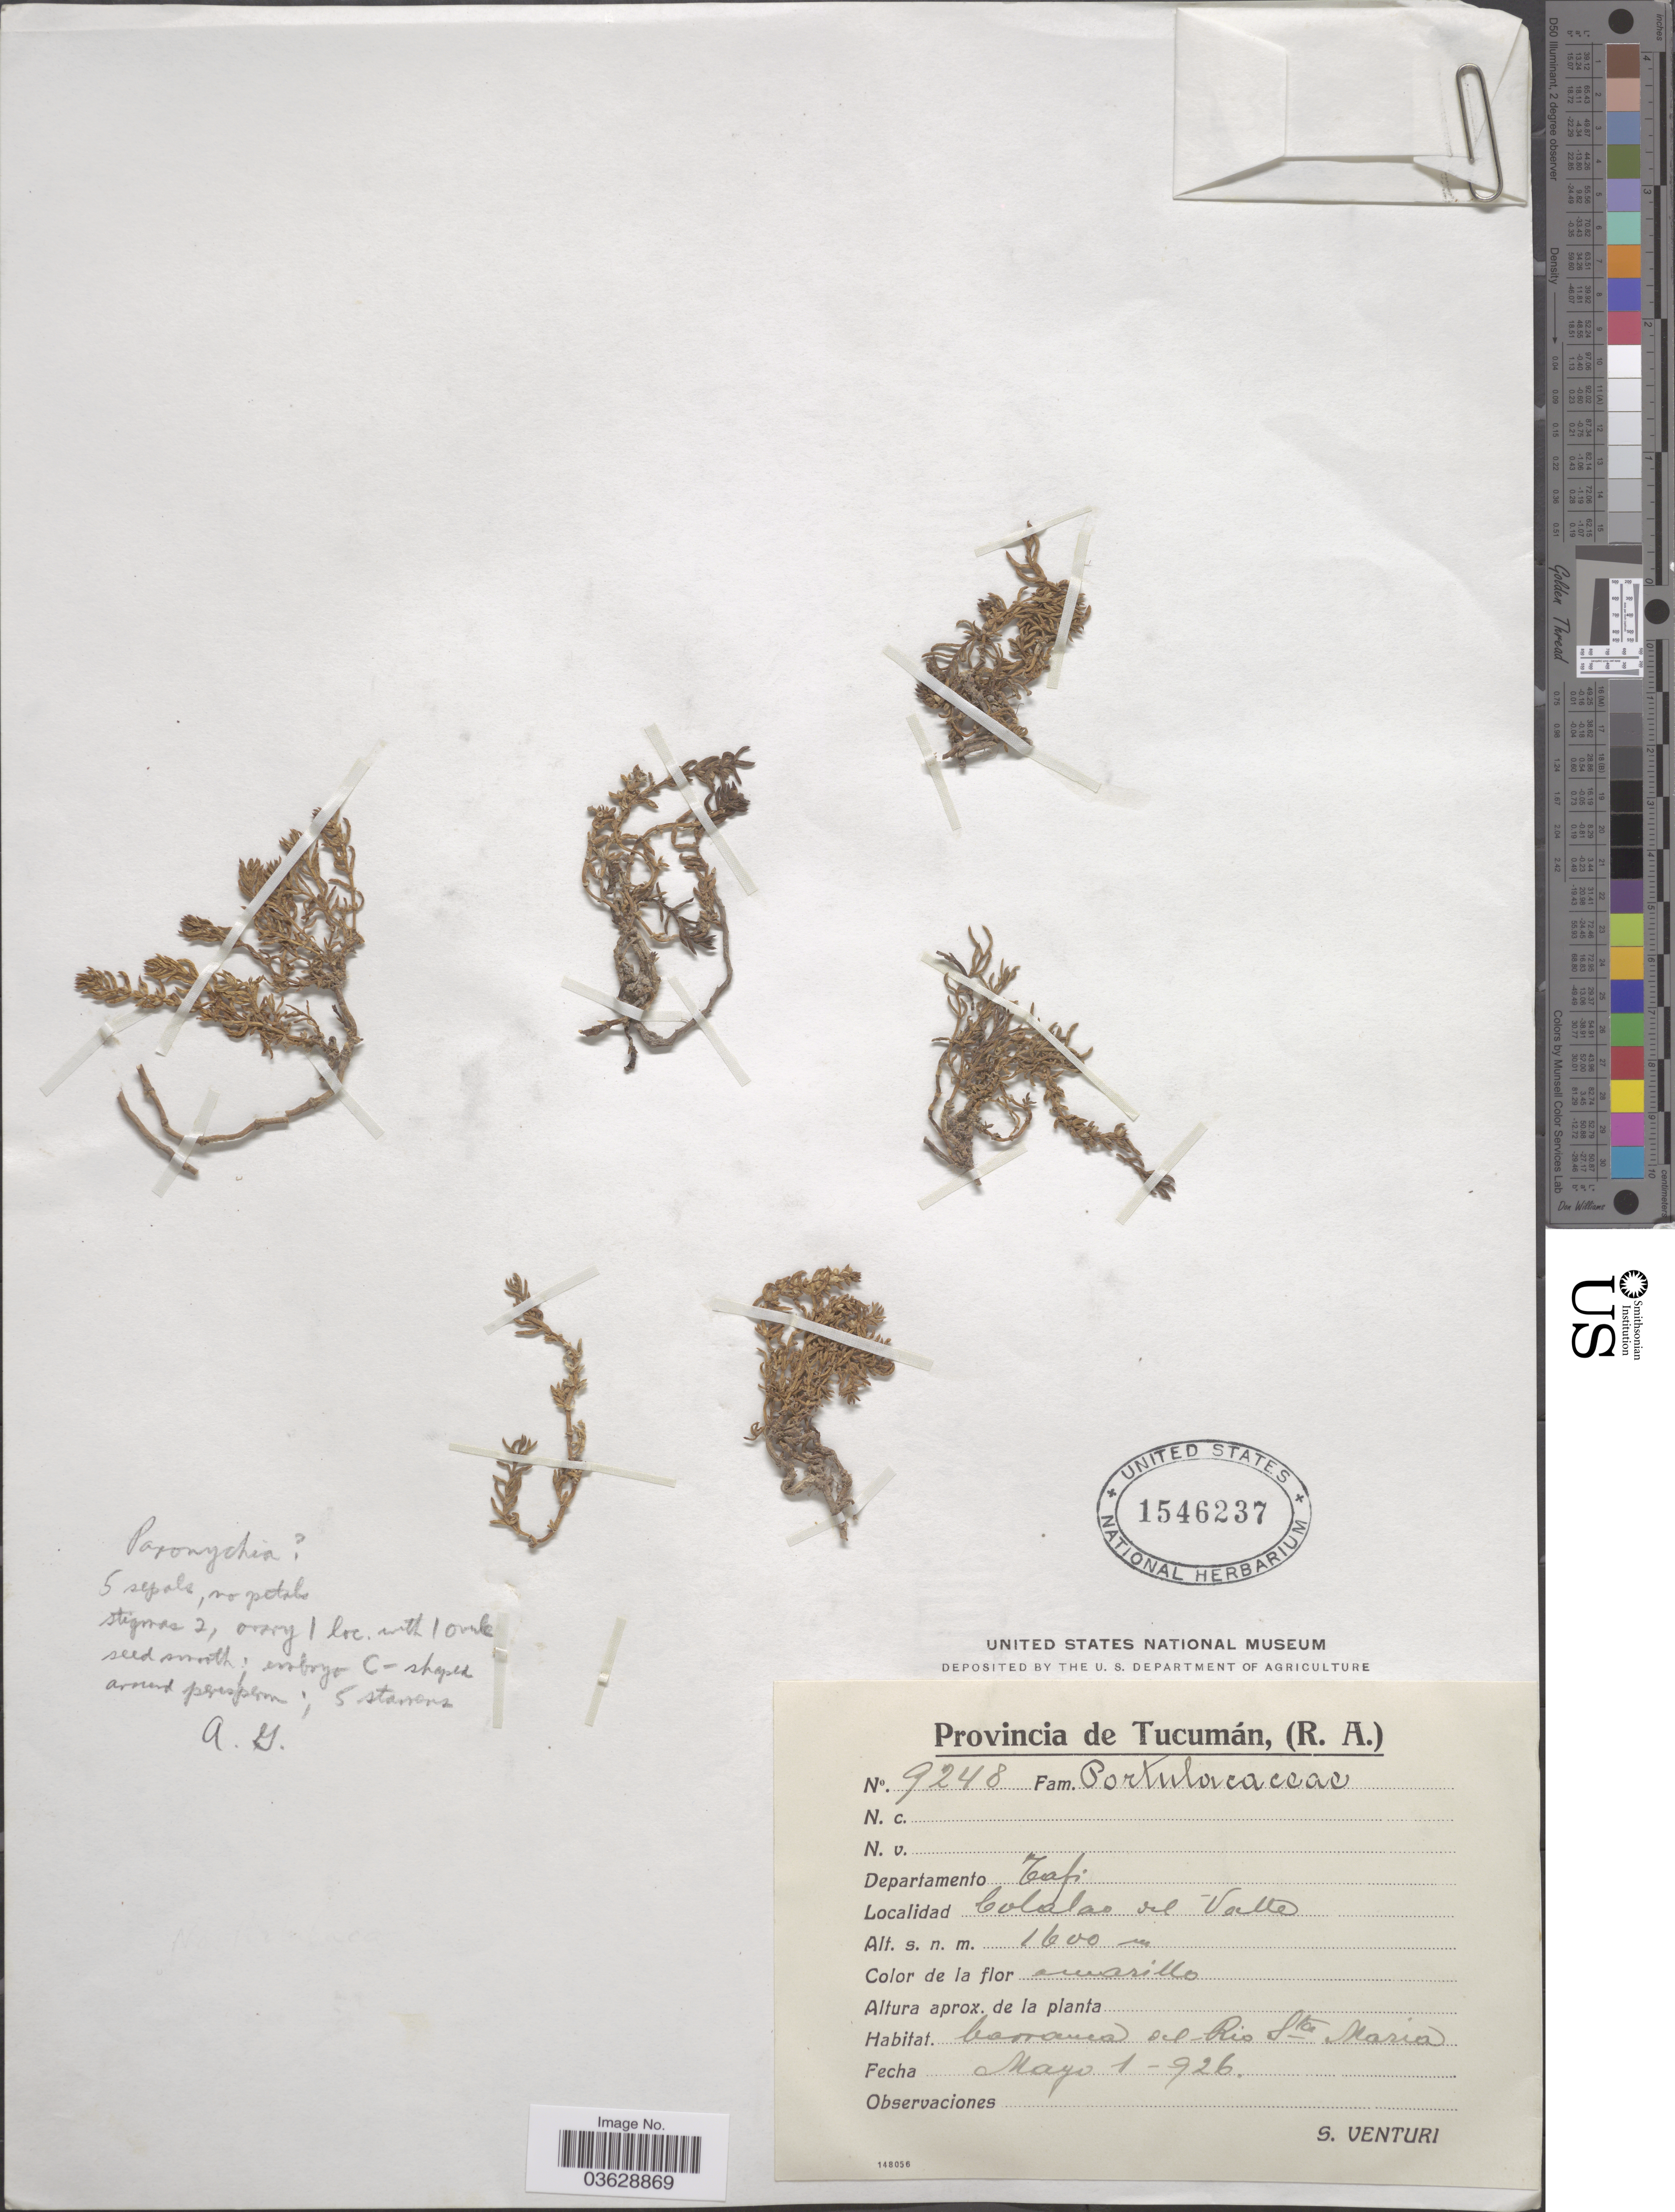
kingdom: Plantae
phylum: Tracheophyta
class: Magnoliopsida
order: Caryophyllales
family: Caryophyllaceae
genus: Paronychia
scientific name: Paronychia sp.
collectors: S. Venturi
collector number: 9248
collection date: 1926-05-01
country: Argentina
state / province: Tucuman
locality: Departamento Tafi. Colals del Valle. Barranca del Rio Sta Maria.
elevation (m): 1600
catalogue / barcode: US 1546237